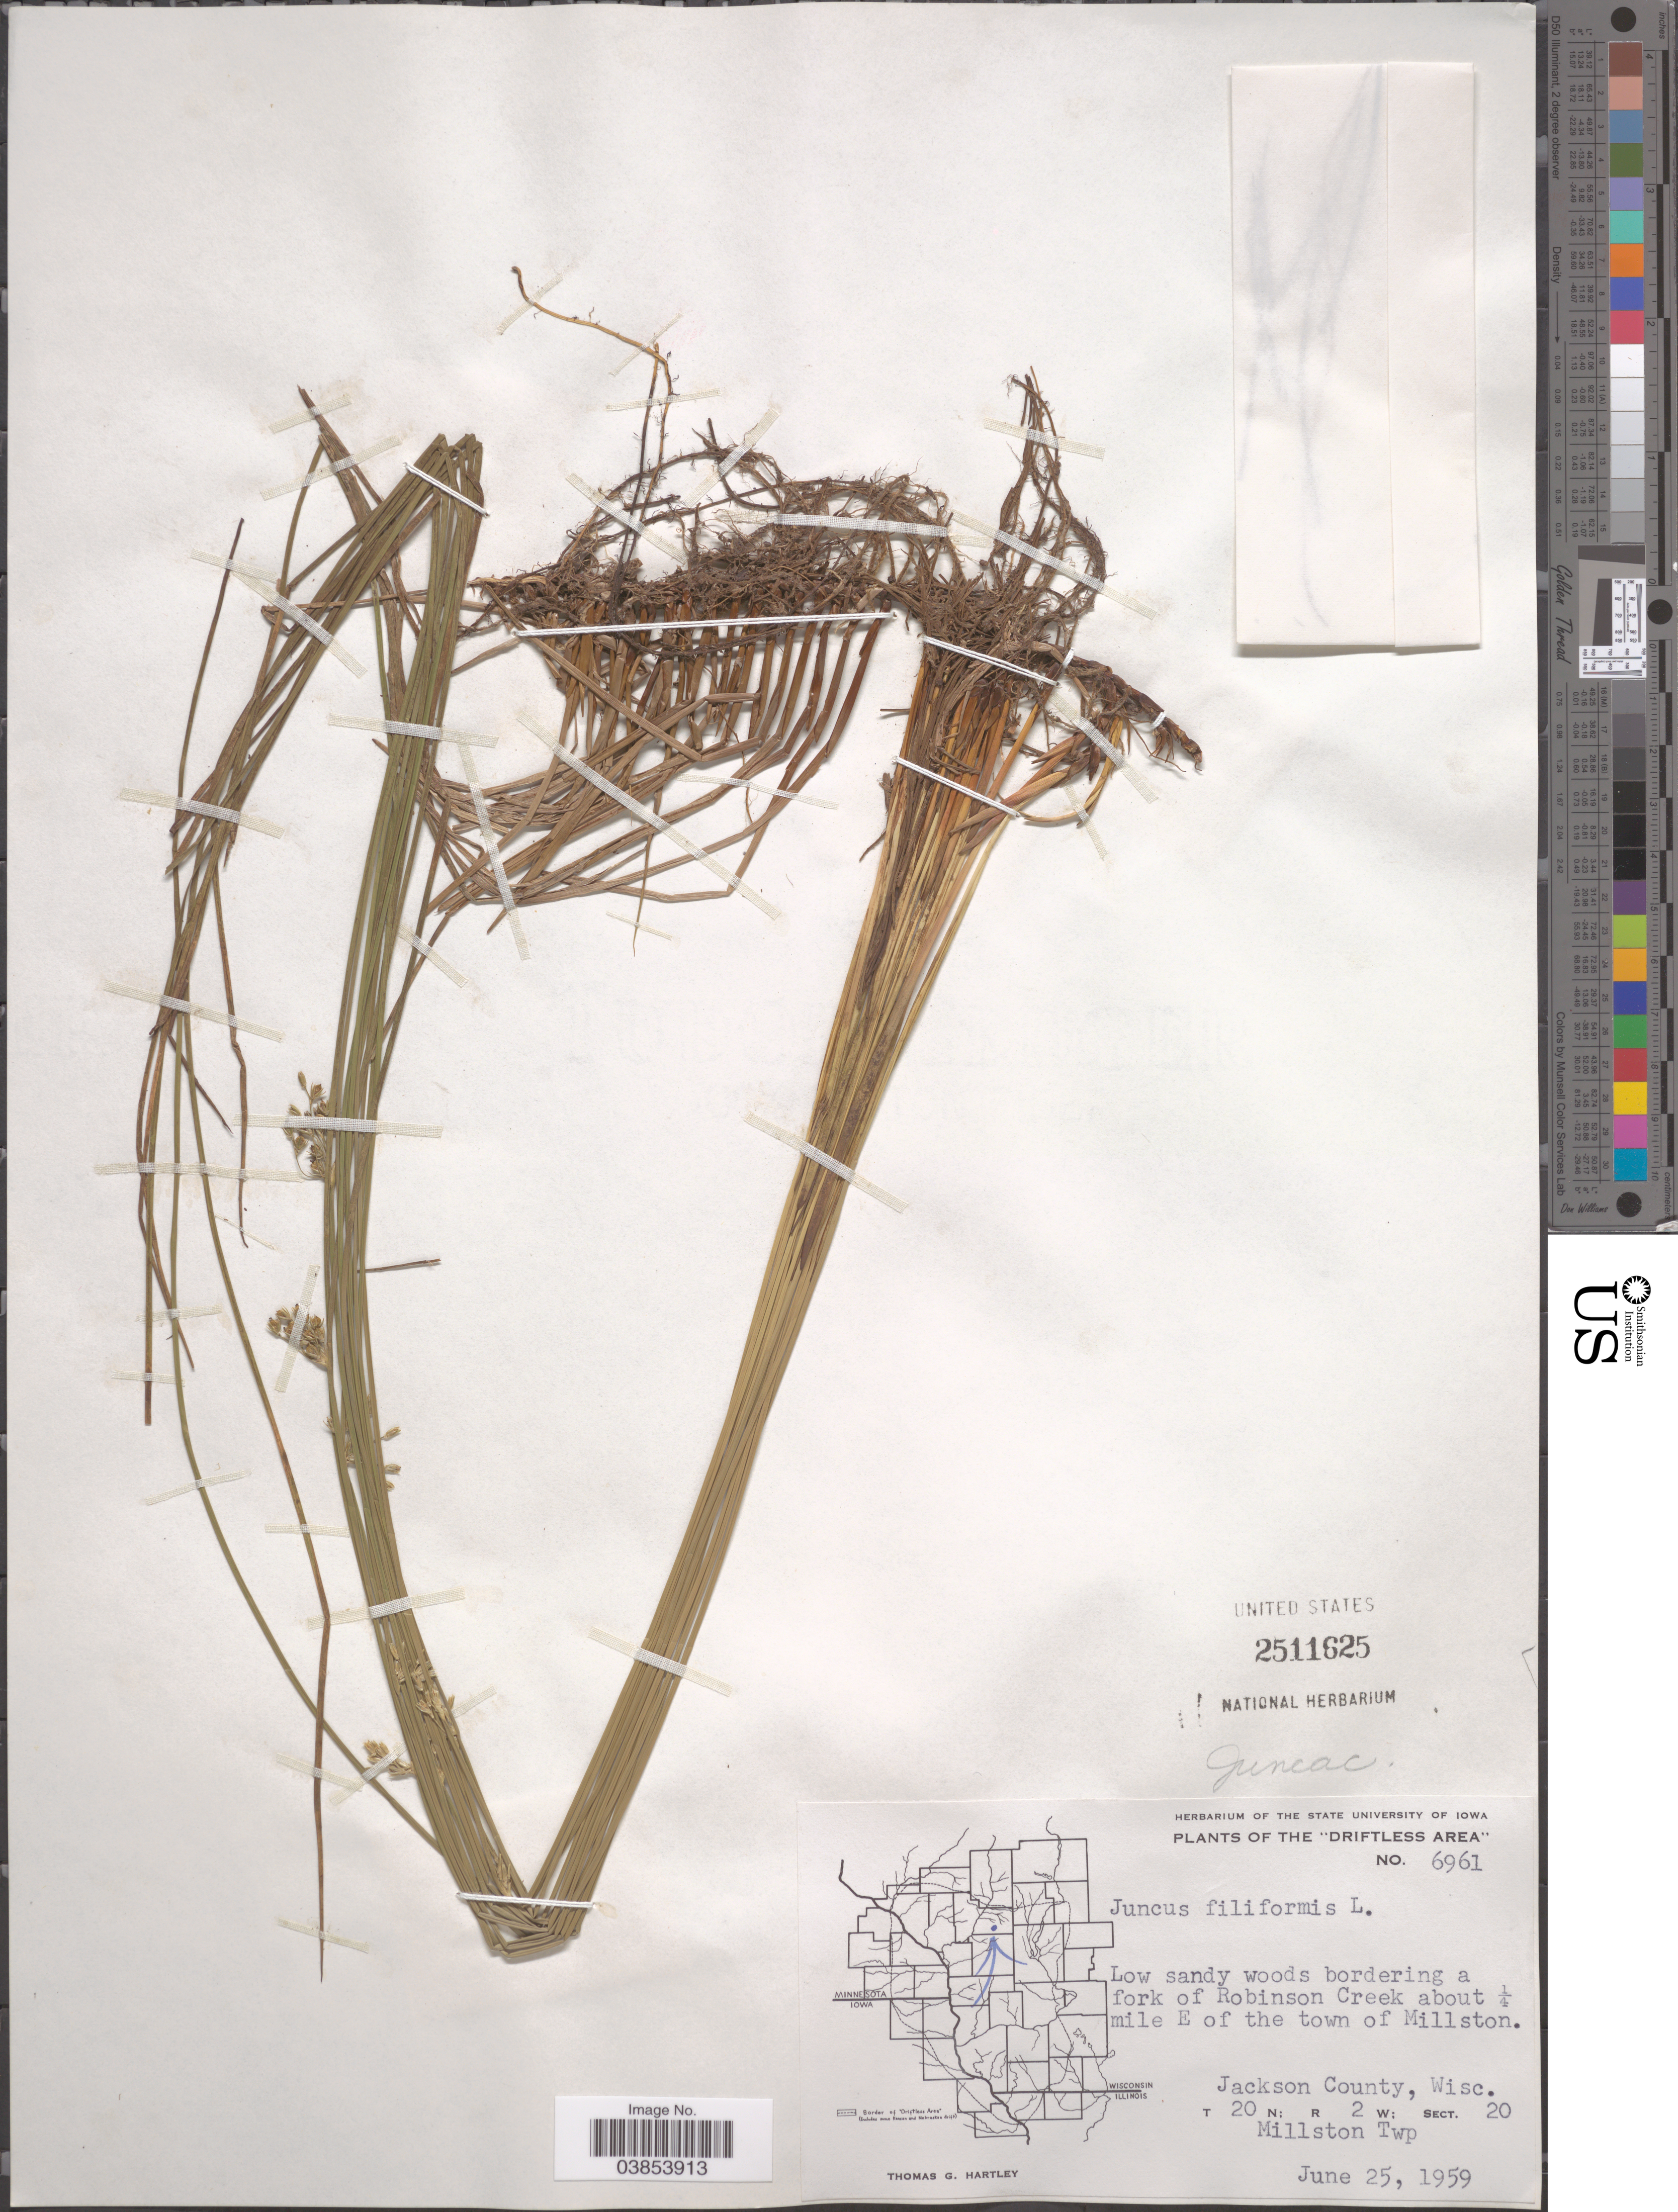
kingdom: Plantae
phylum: Tracheophyta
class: Liliopsida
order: Poales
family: Juncaceae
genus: Juncus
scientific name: Juncus filiformis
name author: L.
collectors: T. G. Hartley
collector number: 6961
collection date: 1959-06-25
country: United States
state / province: Wisconsin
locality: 'Driftless Area' Low sandy woods bordering a fork of Robinson Creek about ¼ mile E of the town of Millston. Jackson County, Wisc. T 20 N; R 2 W; Sect. 20. Millston Twp.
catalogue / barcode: US 2511625